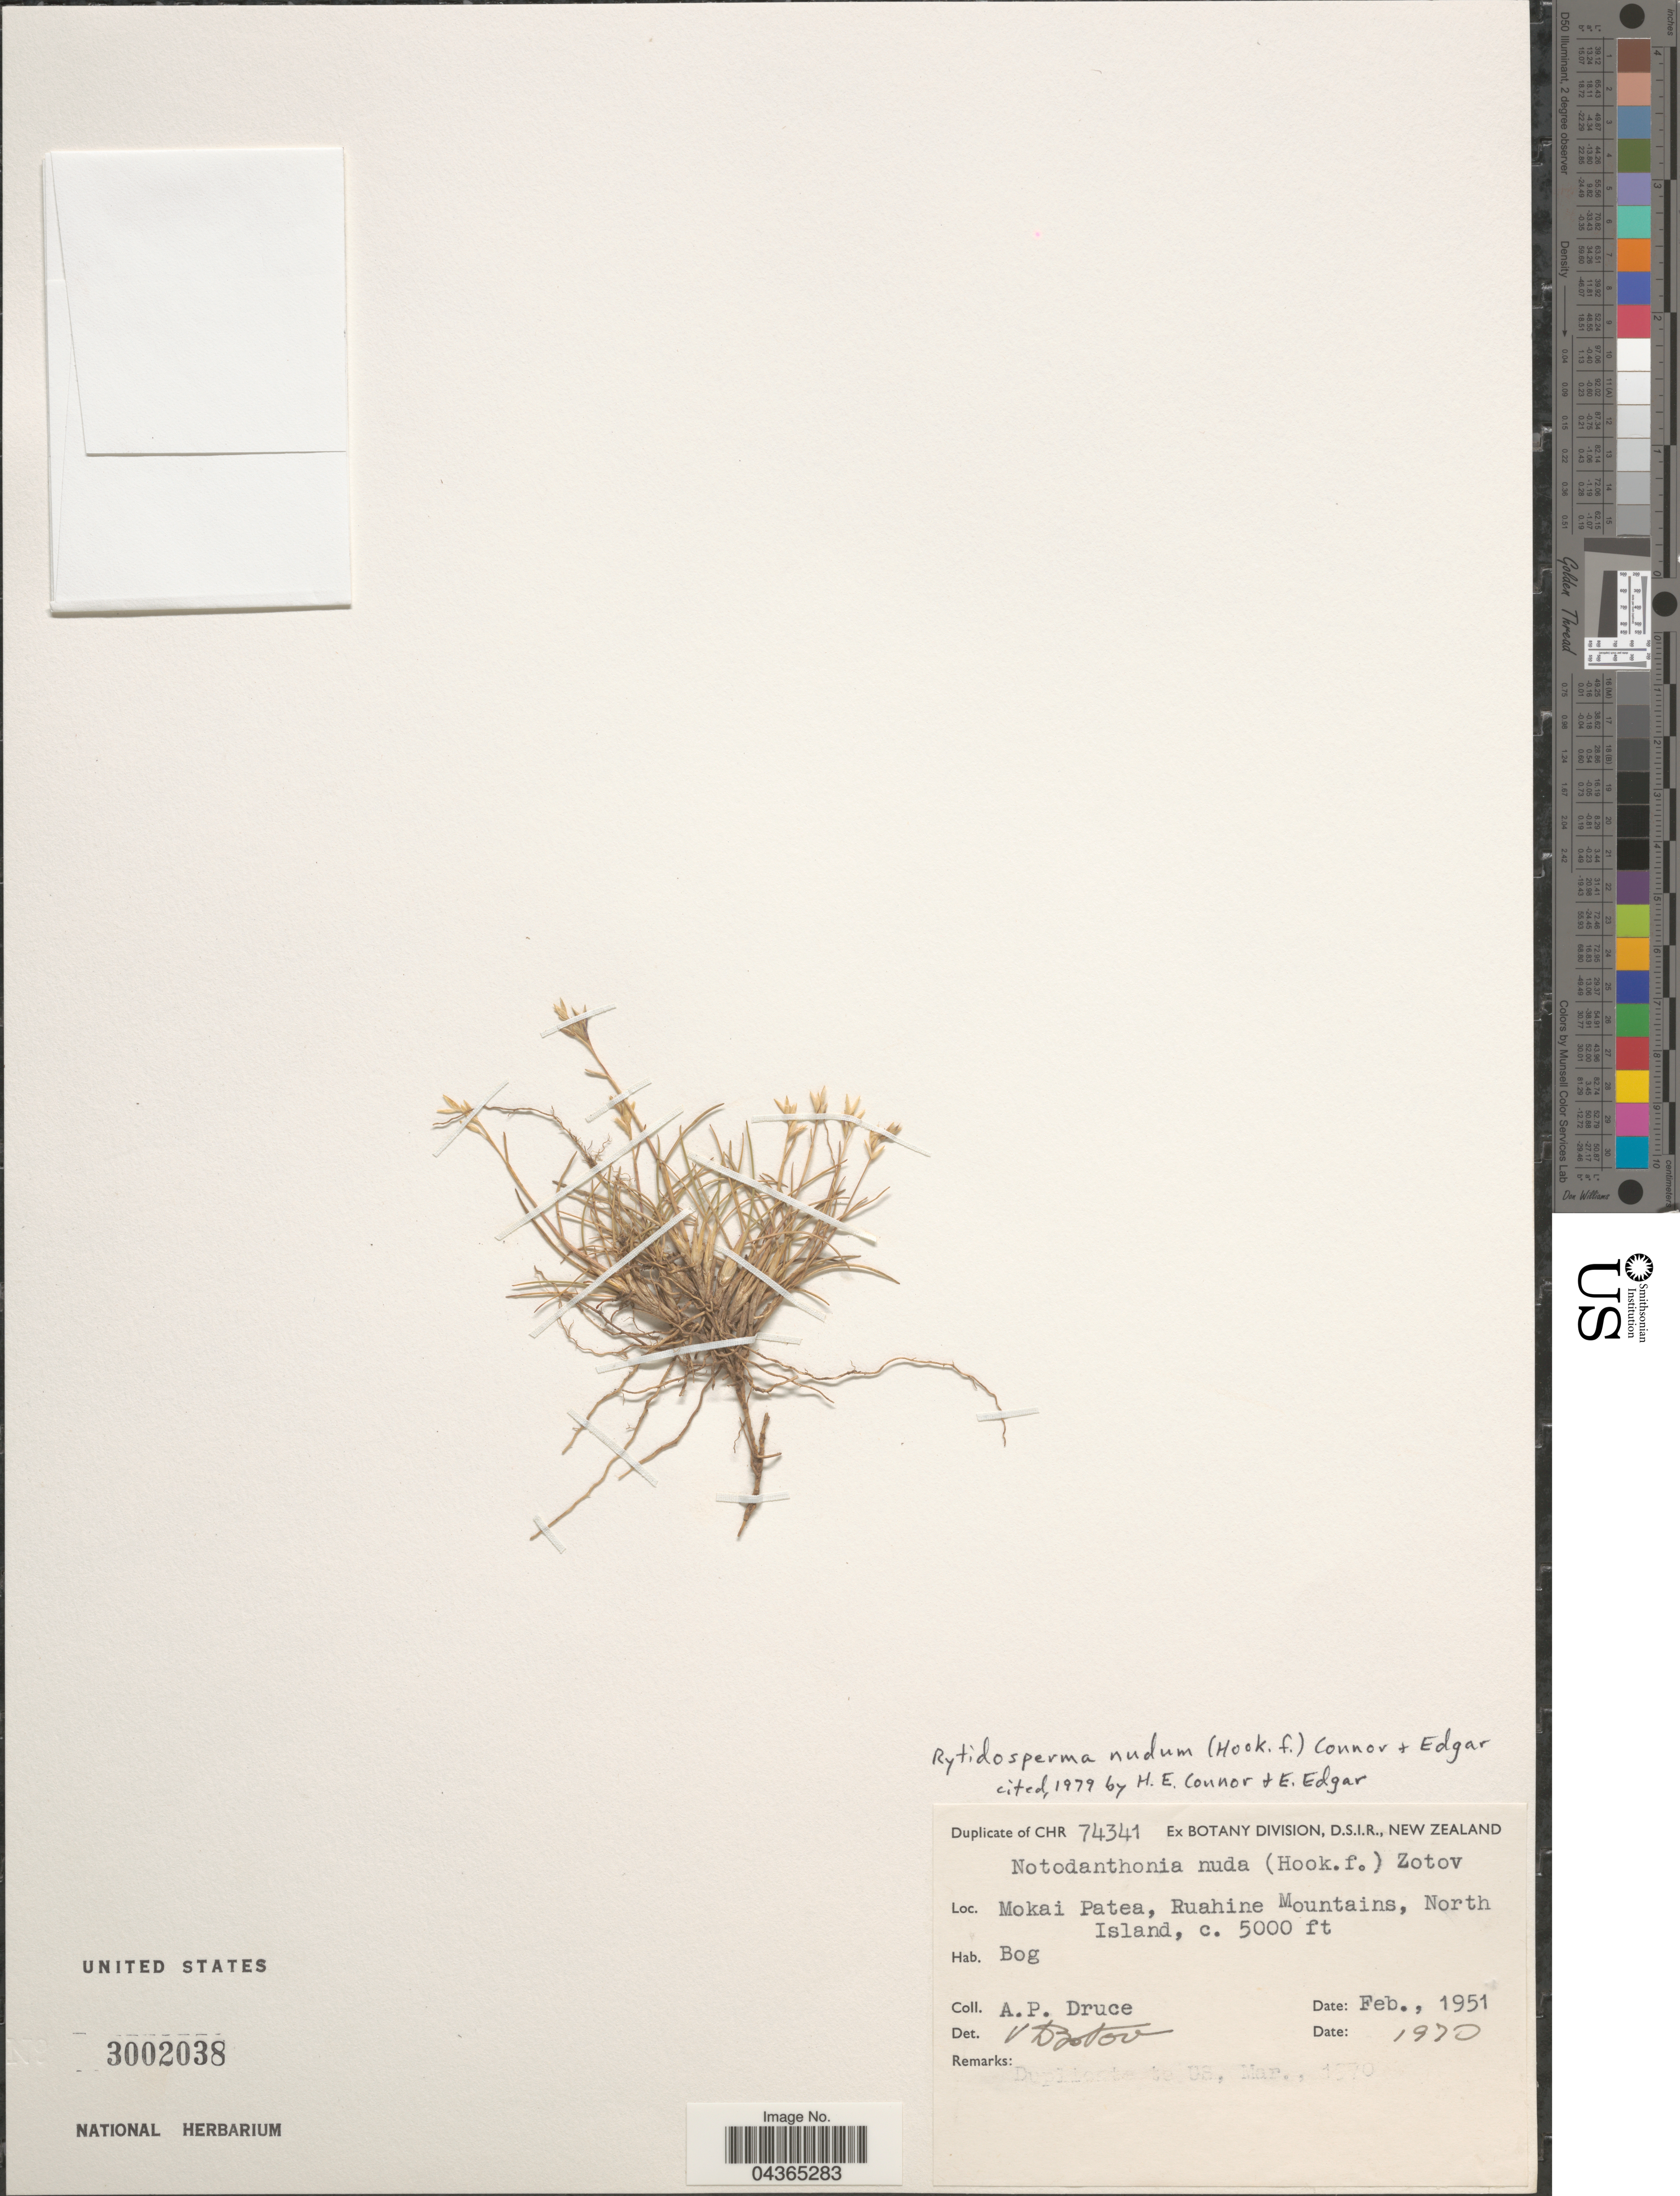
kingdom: Plantae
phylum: Tracheophyta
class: Liliopsida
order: Poales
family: Poaceae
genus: Rytidosperma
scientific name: Rytidosperma nudum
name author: (Hook. f.) Connor & Edgar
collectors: A. Druce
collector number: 74341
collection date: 1951-02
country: New Zealand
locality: Mokai Patea, Ruahine Mountains, North Island.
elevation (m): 1524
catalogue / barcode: US 3002038